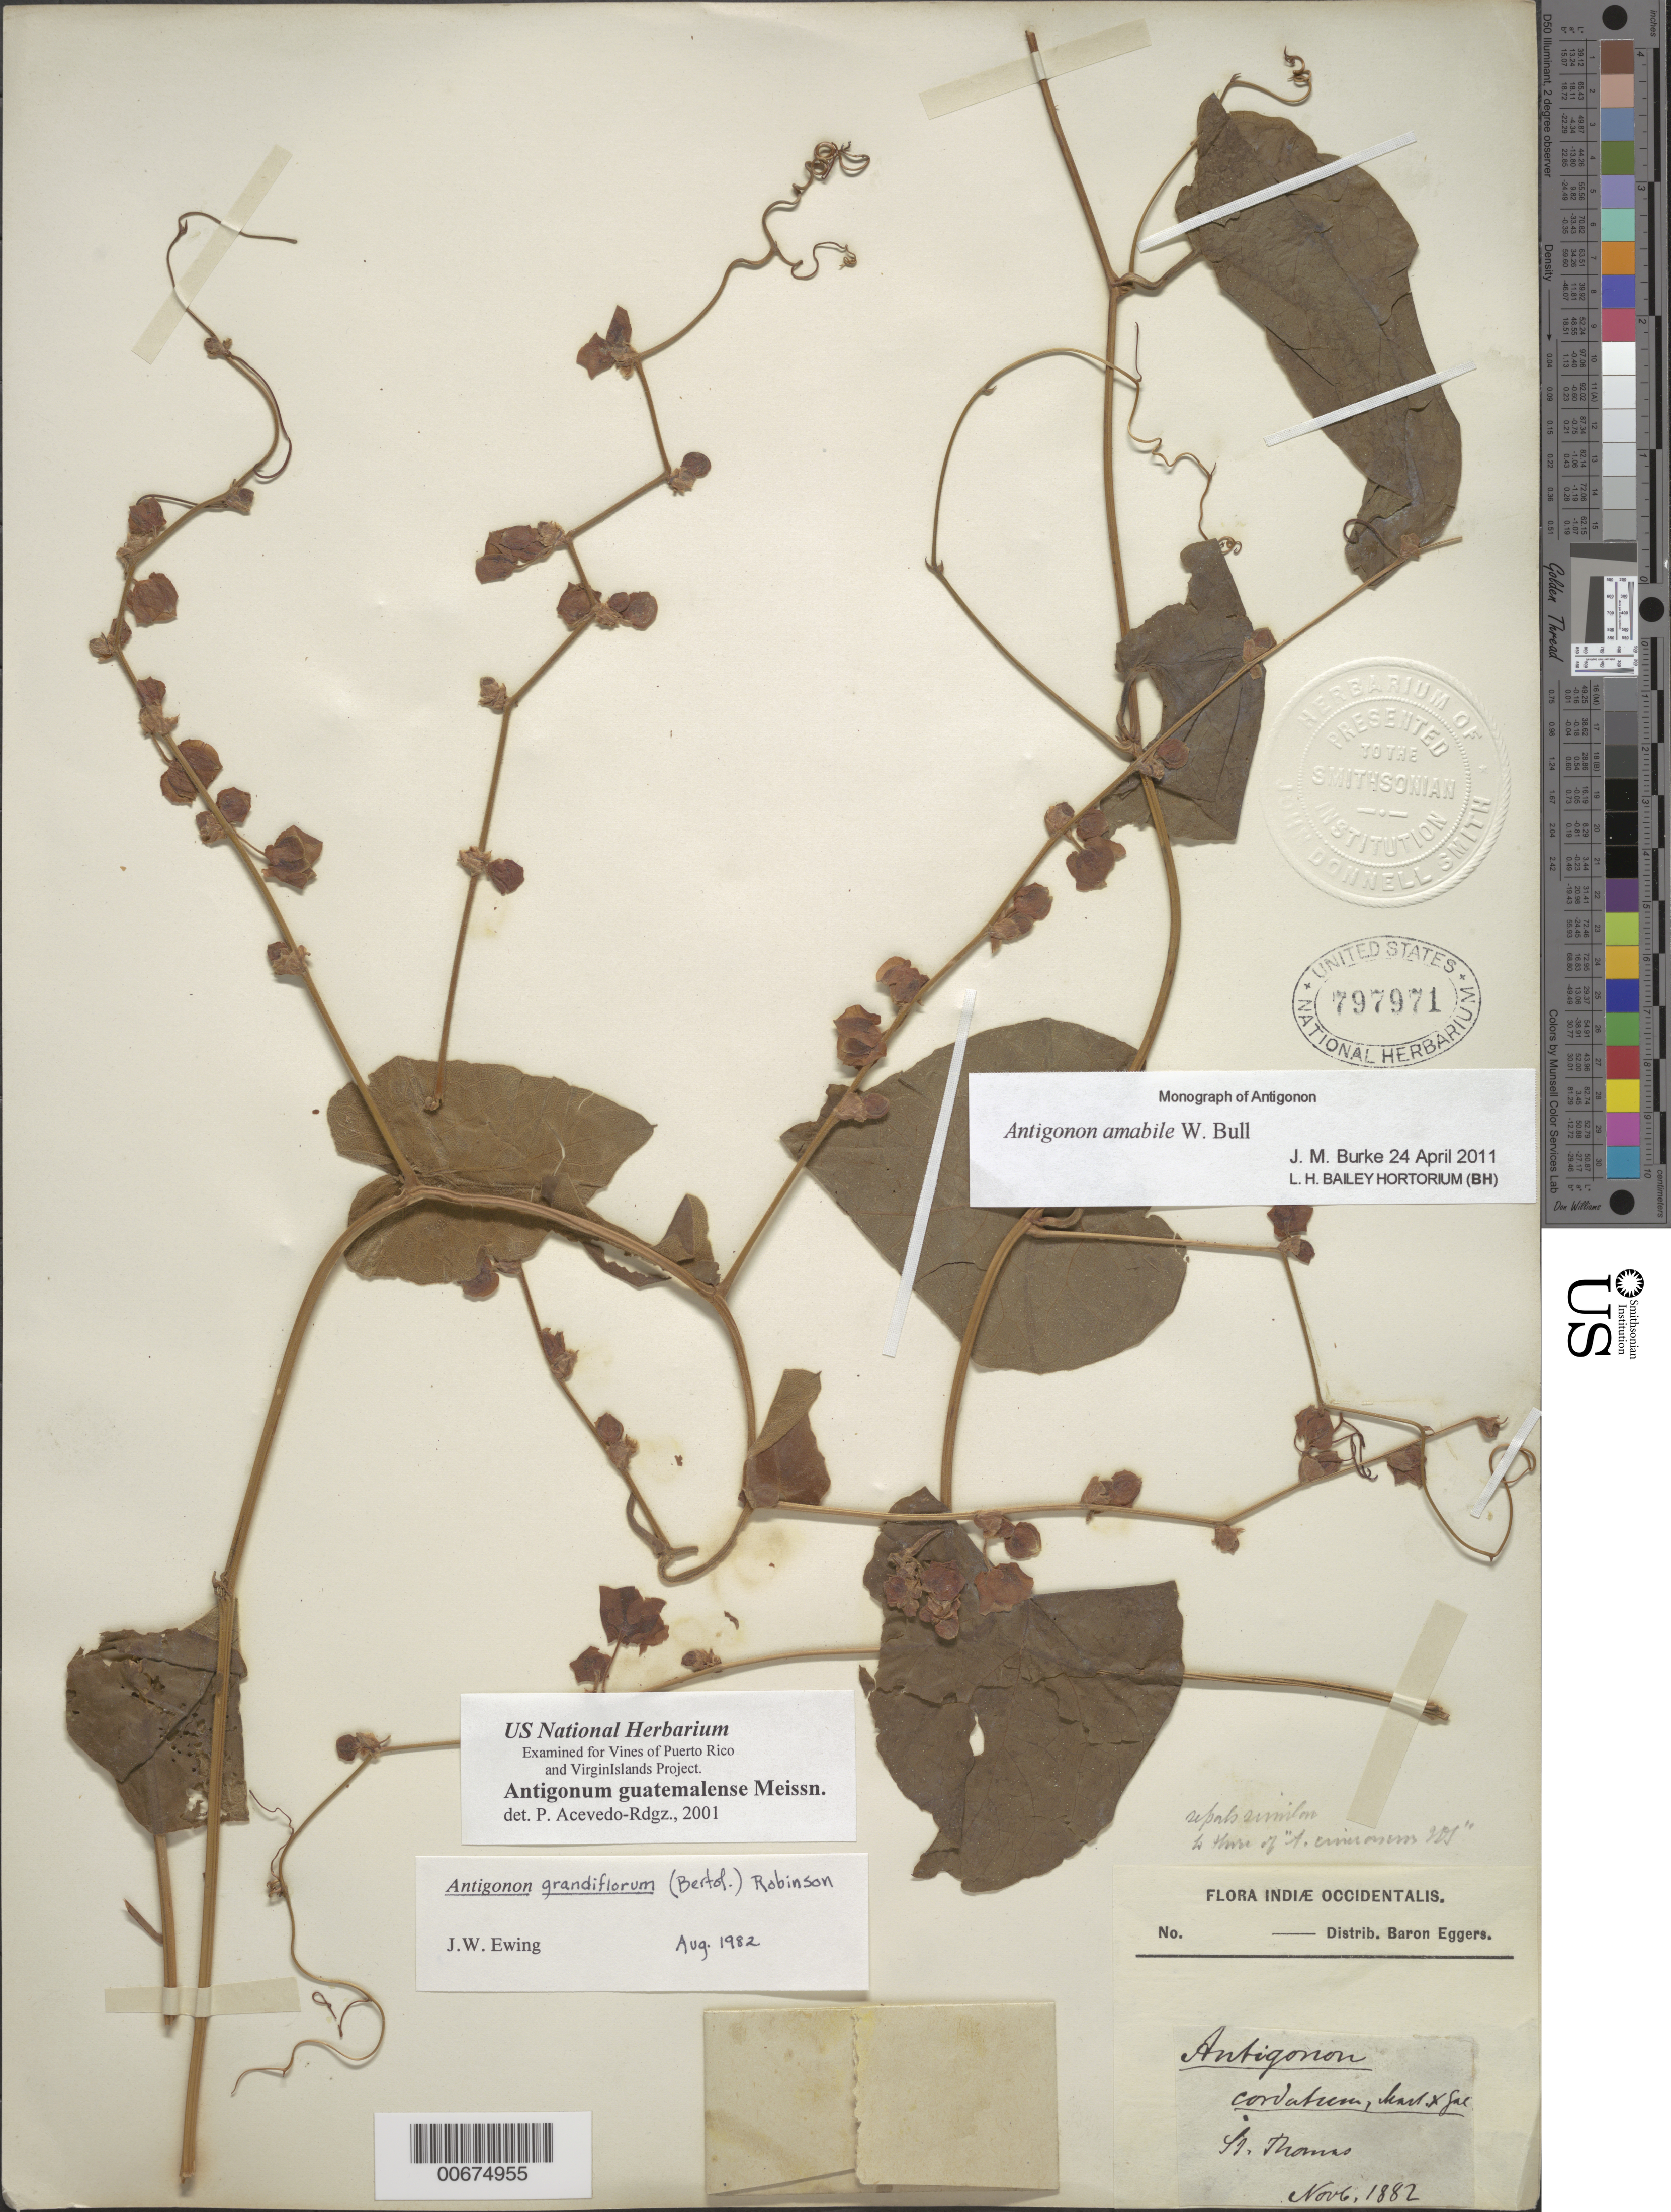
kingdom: Plantae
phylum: Tracheophyta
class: Magnoliopsida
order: Caryophyllales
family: Polygonaceae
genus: Antigonon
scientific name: Antigonon amabile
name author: W. Bull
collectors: H. F. A. von Eggers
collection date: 1882-11-06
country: U.S. Virgin Islands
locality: Indiæ occidentalis. St. Thomas.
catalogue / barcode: US 797971